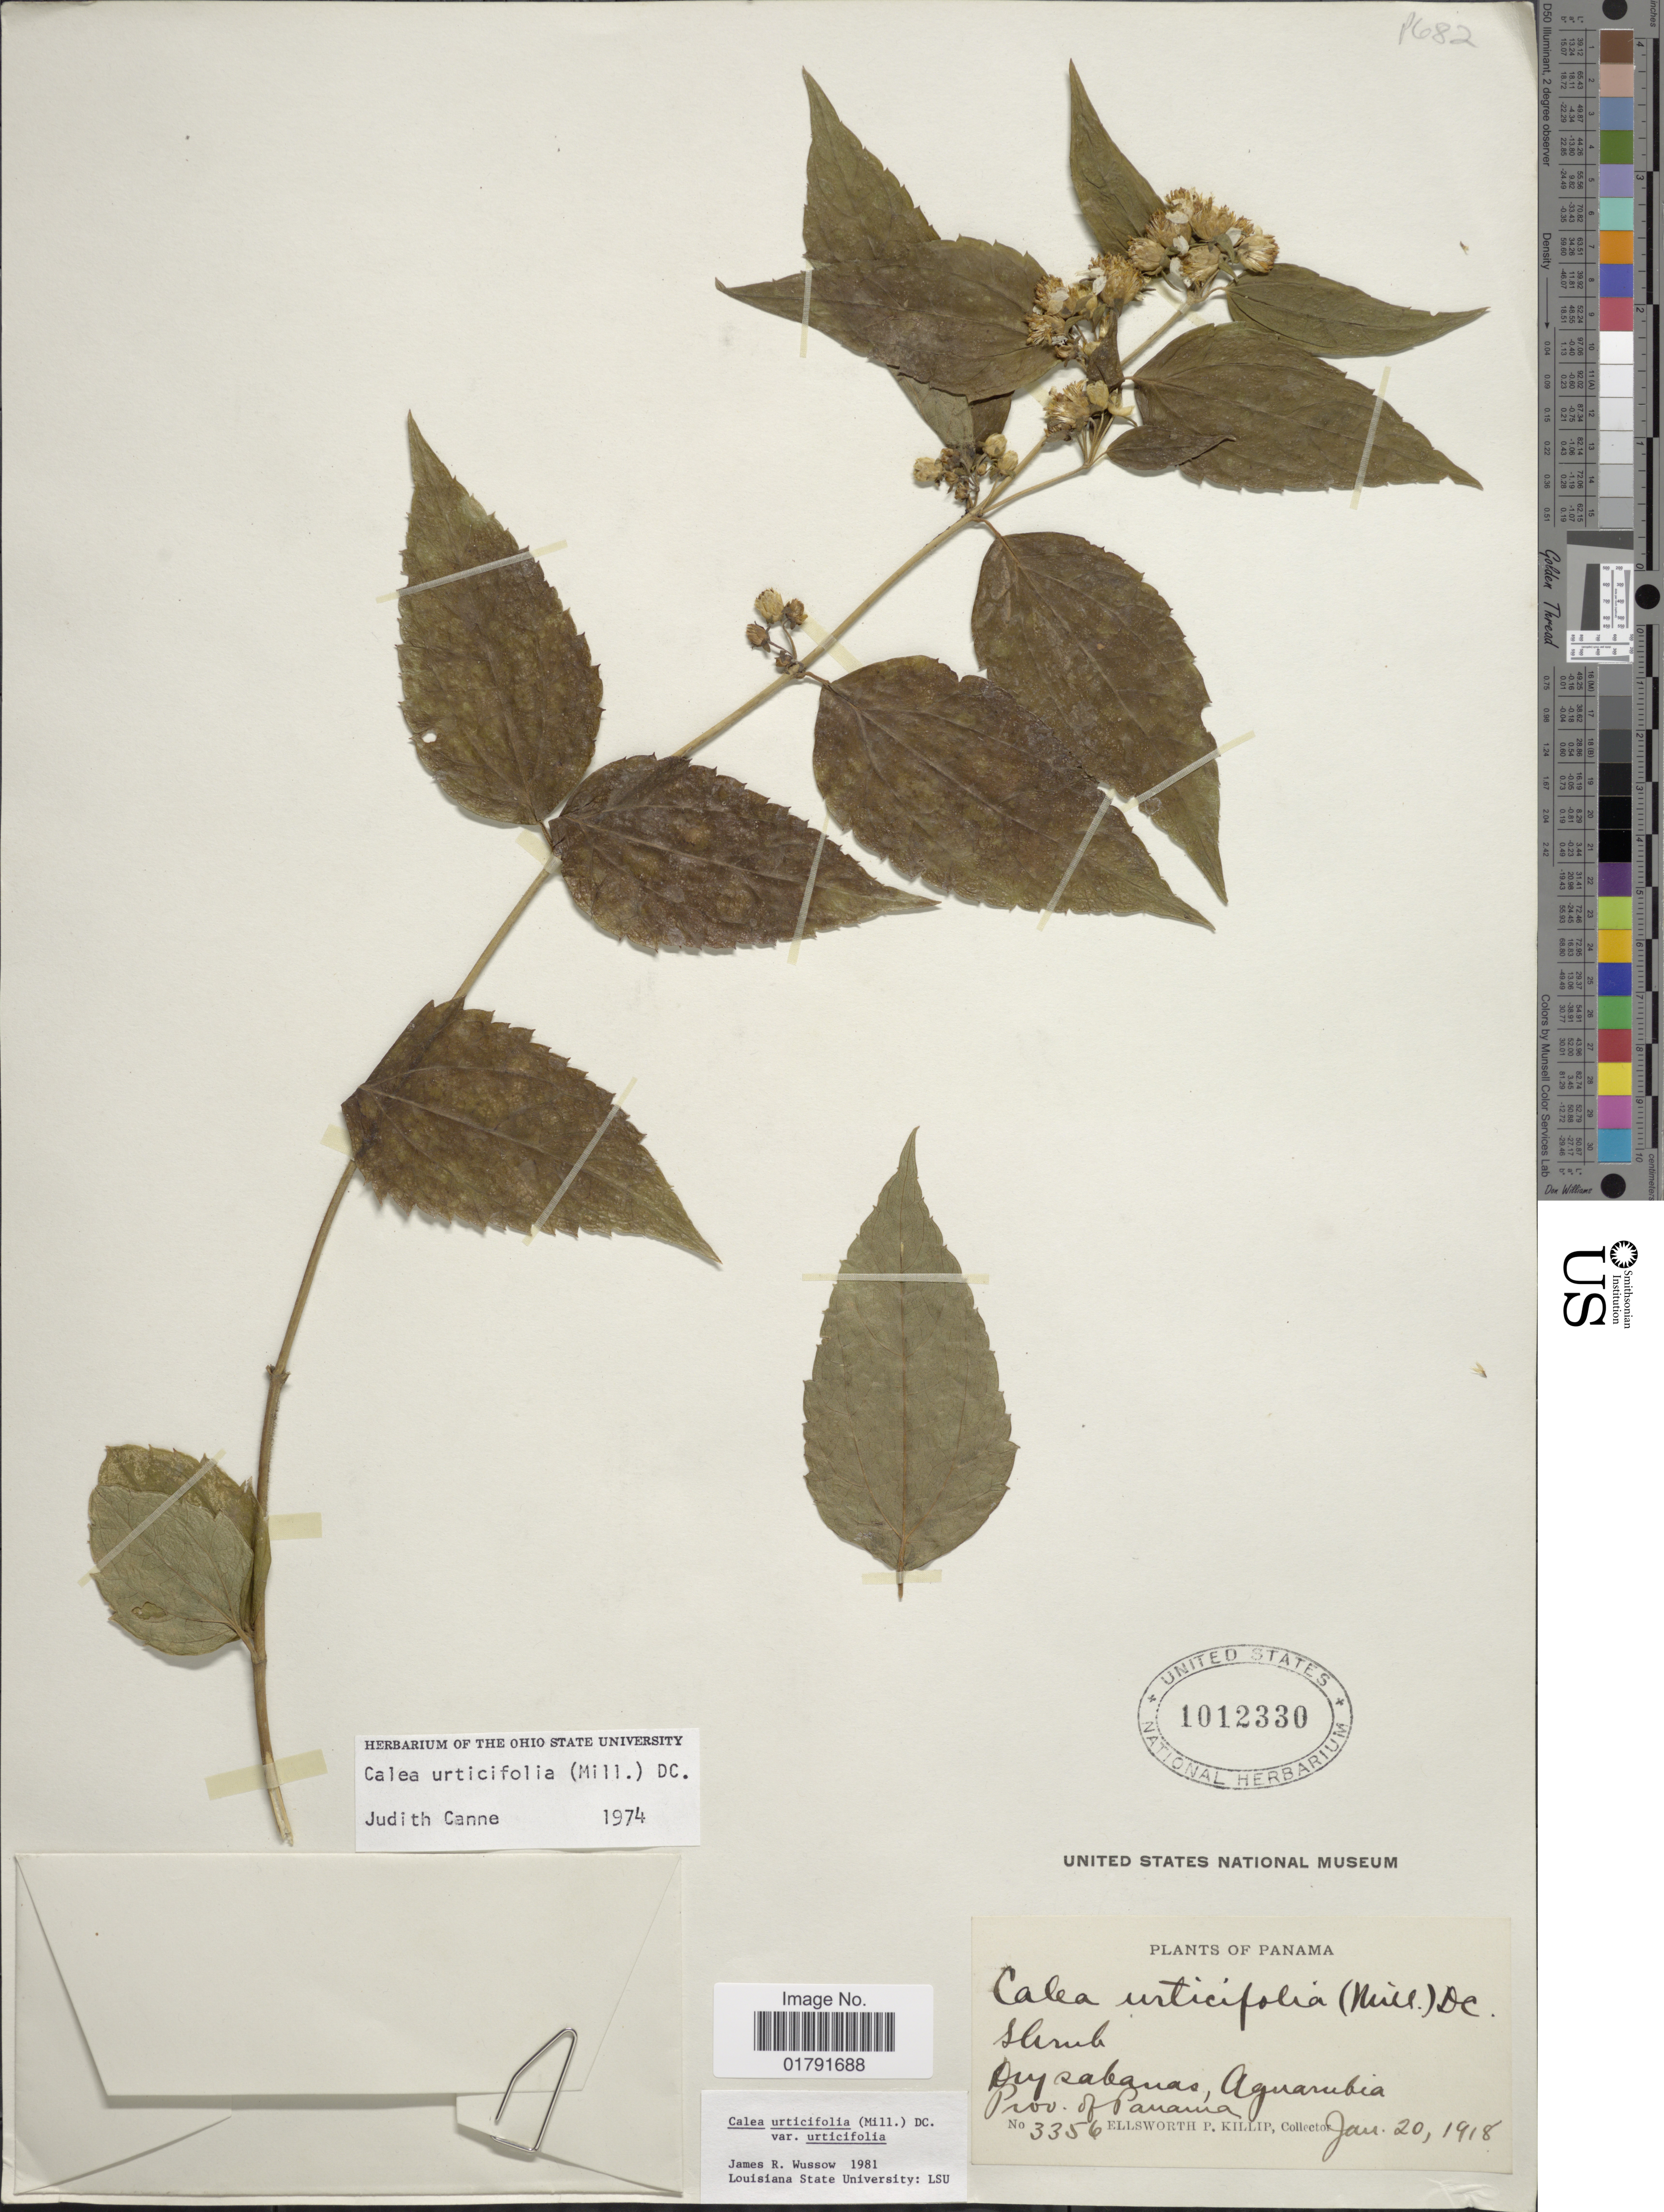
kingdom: Plantae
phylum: Tracheophyta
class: Magnoliopsida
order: Asterales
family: Asteraceae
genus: Calea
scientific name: Calea urticifolia var. urticifolia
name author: (Mill.) DC.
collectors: E. P. Killip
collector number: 3356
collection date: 1918-01-20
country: Panama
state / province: Panamá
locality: Dry sabanas, Aguarubia.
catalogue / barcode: US 1012330